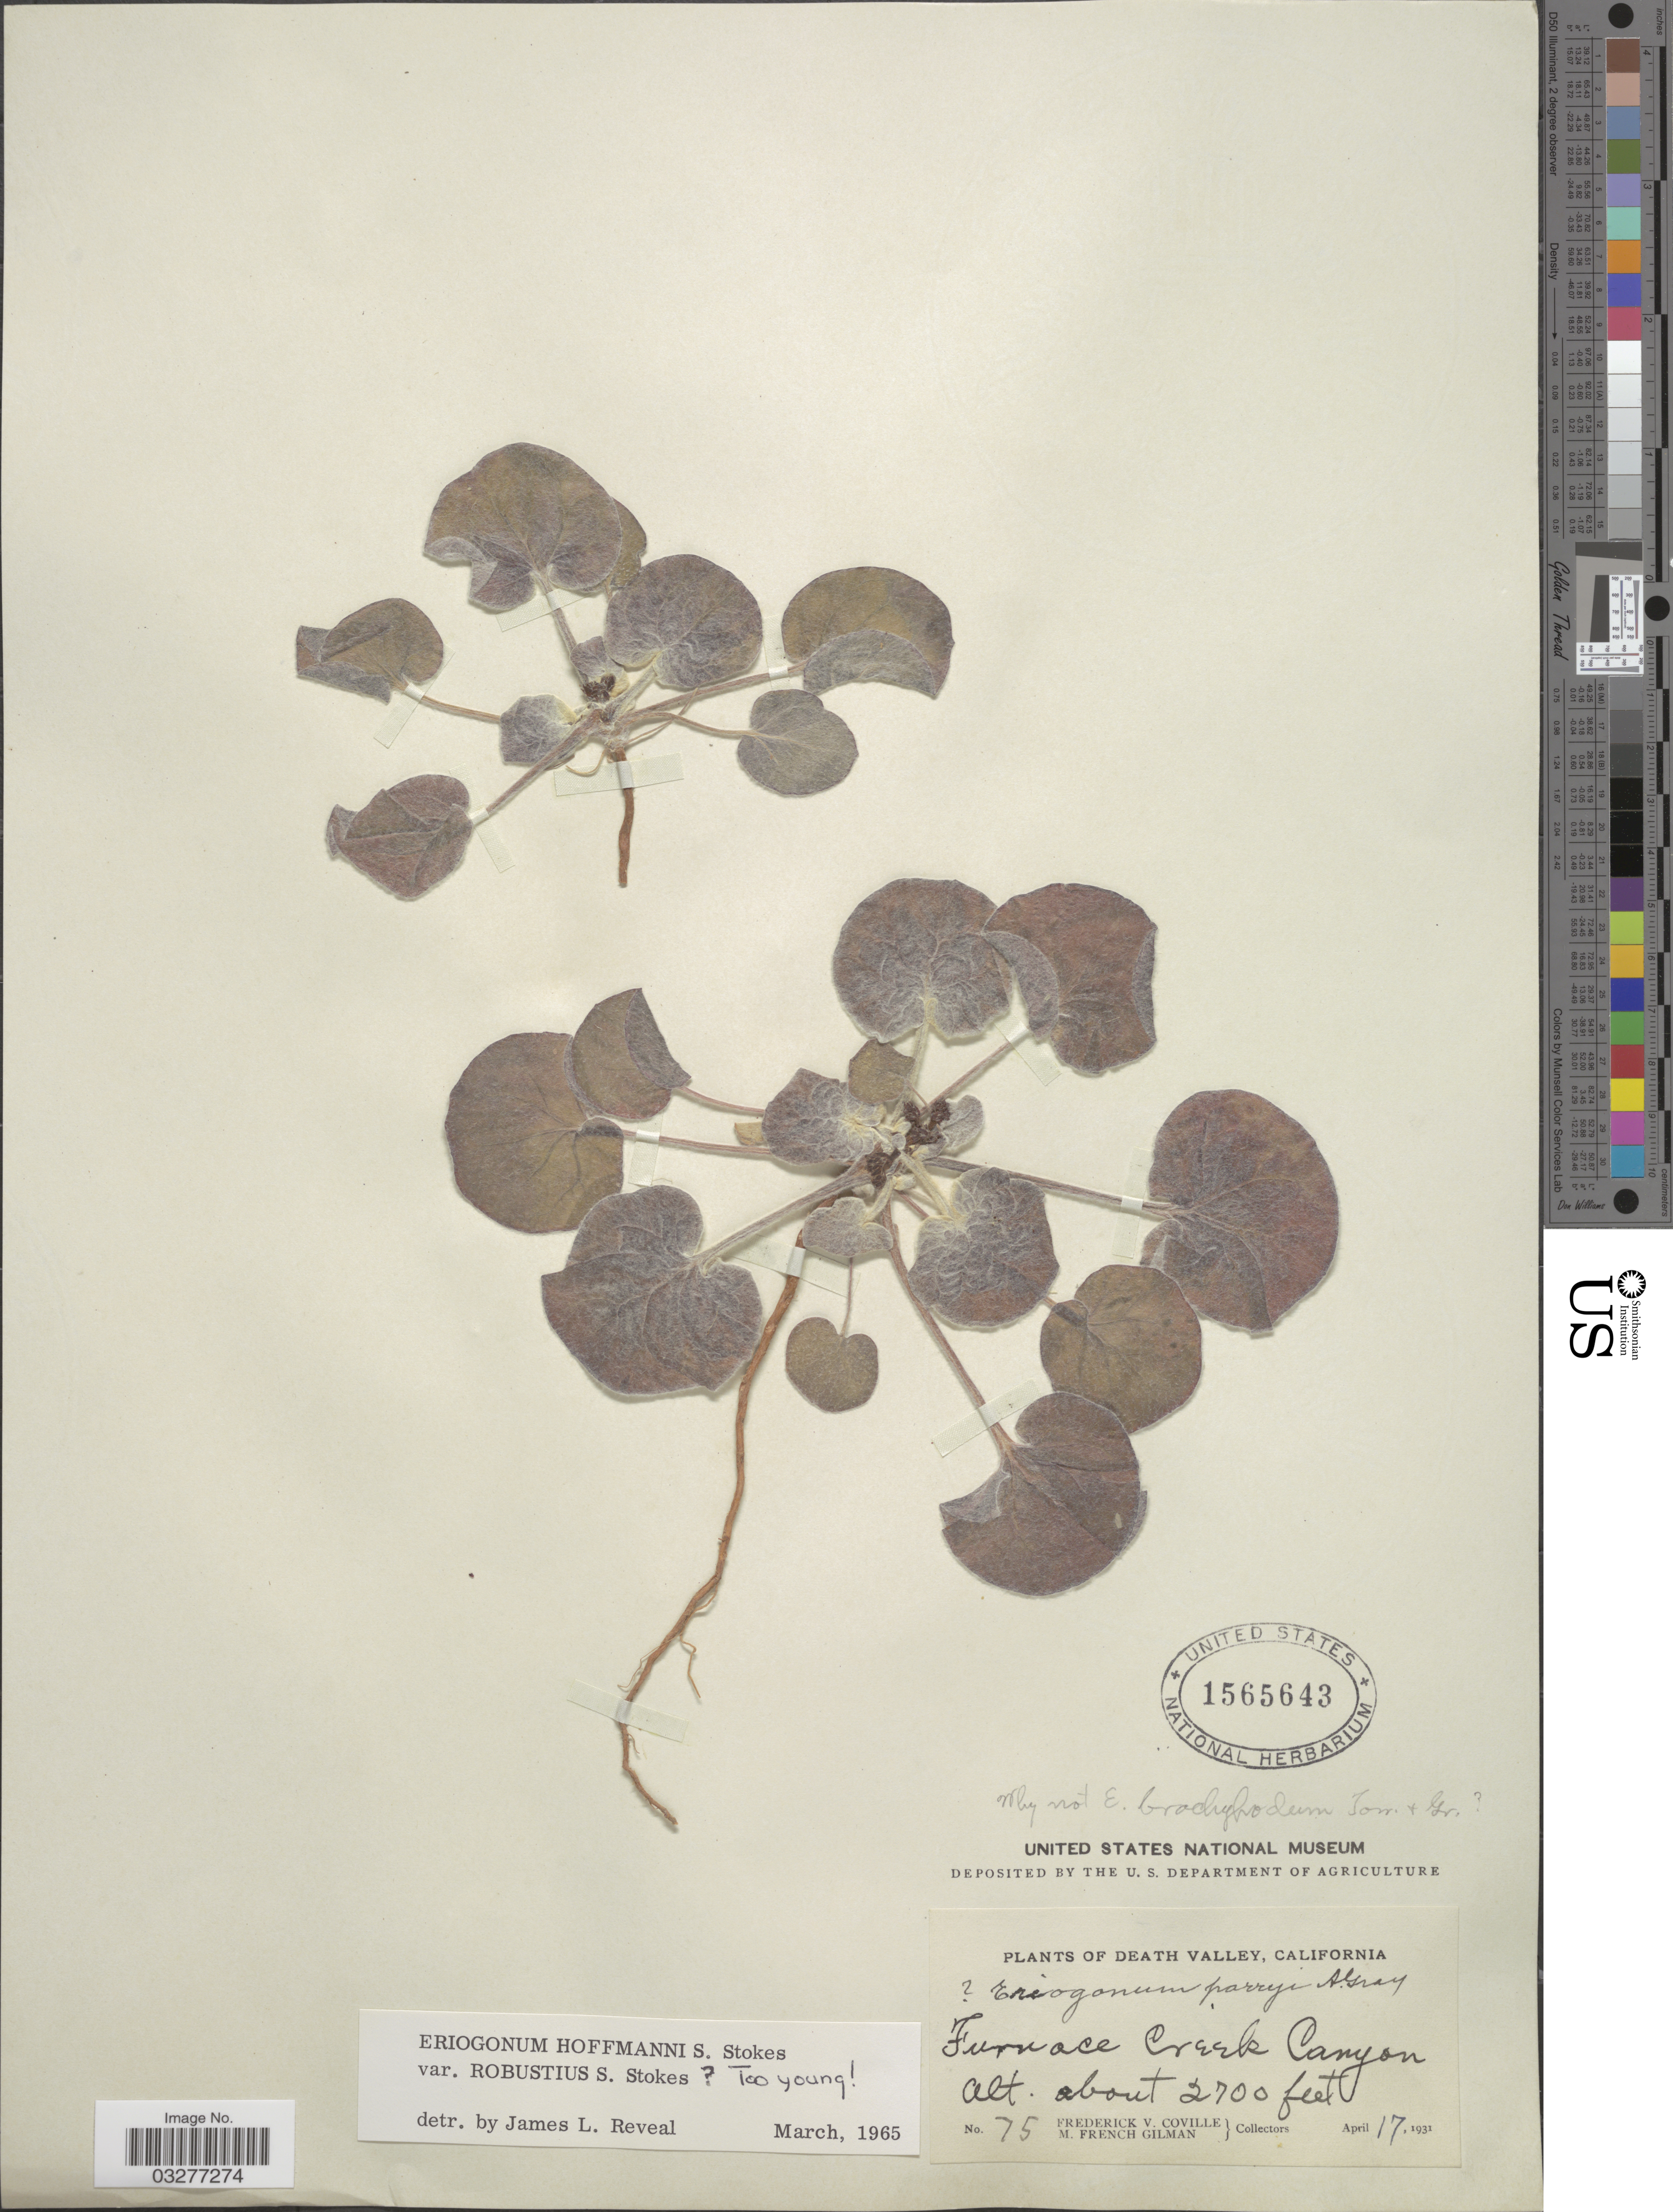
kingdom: Plantae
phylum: Tracheophyta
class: Magnoliopsida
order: Caryophyllales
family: Polygonaceae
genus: Eriogonum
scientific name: Eriogonum hoffmannii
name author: S. Stokes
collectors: F. V. Coville & M. F. Gilman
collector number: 75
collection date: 1931-04-17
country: United States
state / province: California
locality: Death Valley. Furnace Creek Canyon.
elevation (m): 823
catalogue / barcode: US 1565643